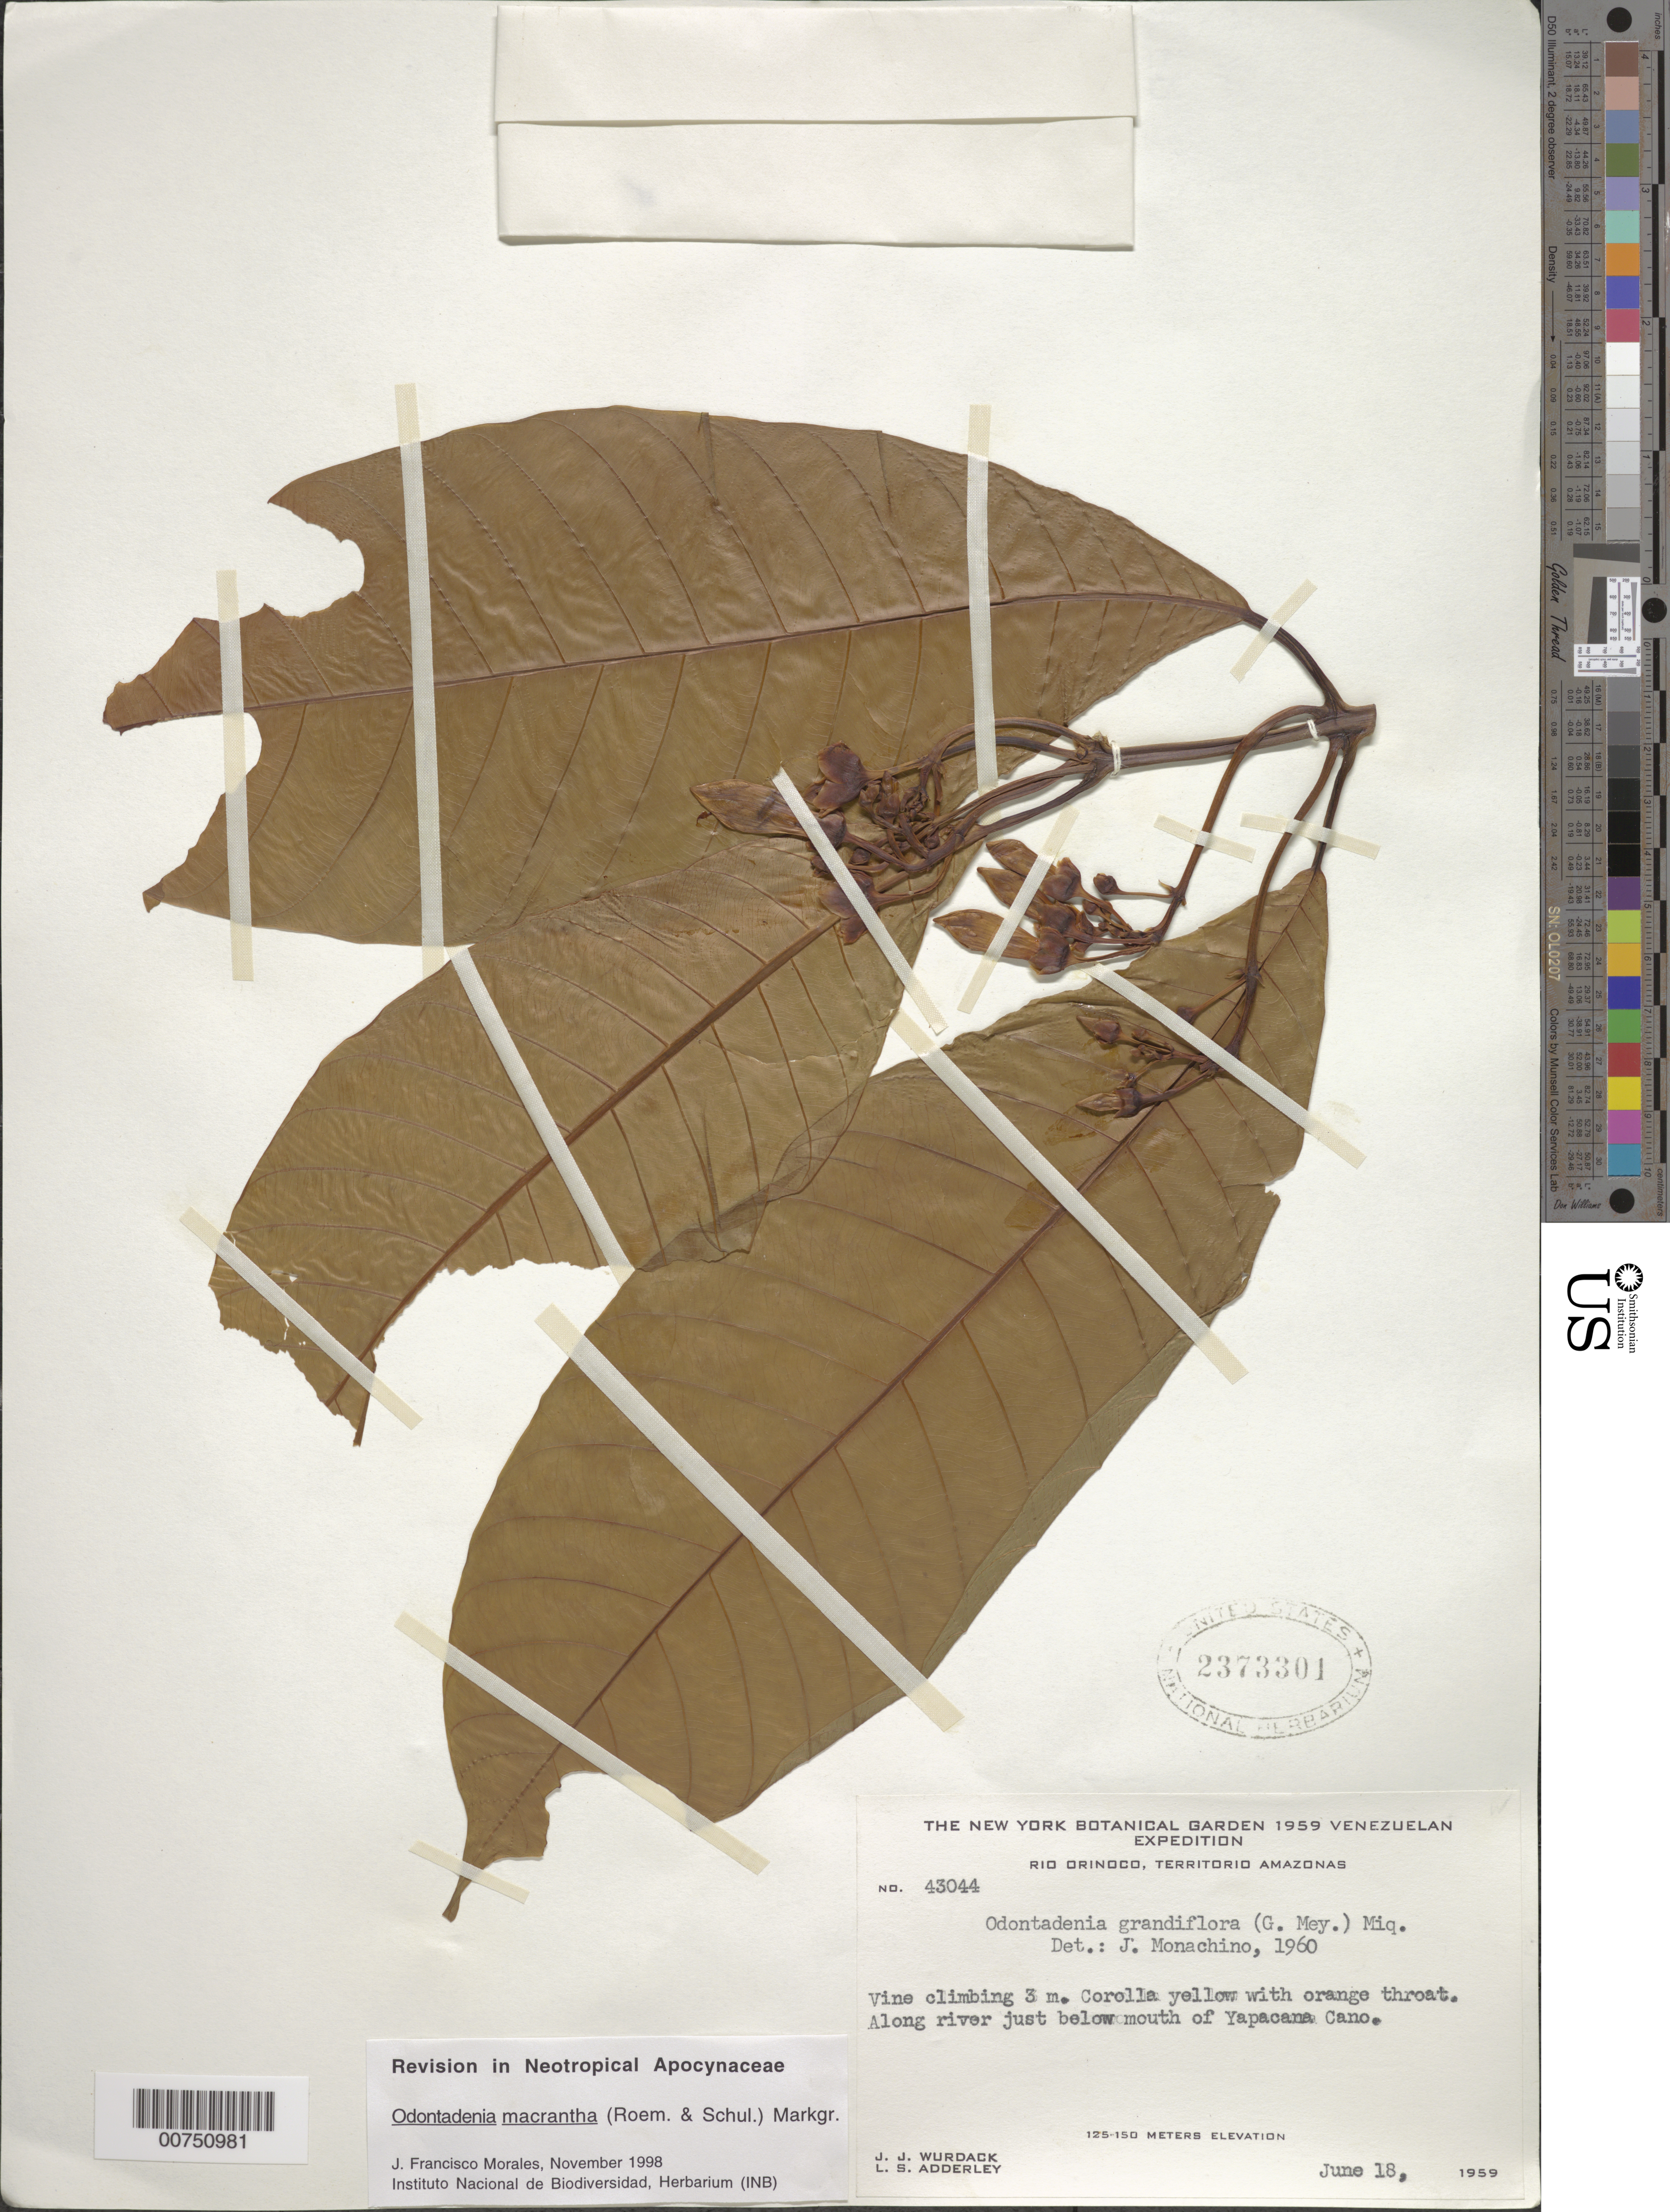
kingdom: Plantae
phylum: Tracheophyta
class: Magnoliopsida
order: Gentianales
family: Apocynaceae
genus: Odontadenia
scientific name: Odontadenia macrantha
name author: (Roem. & Schult.) Markgr.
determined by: Morales, J. F.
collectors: J. J. Wurdack & L. S. Adderley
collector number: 43044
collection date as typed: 18-Jun-59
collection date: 1959-06-18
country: Venezuela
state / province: Amazonas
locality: Río Orinoco, Caño Yapacana, just below mouth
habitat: Along river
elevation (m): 125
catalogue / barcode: US 2373301